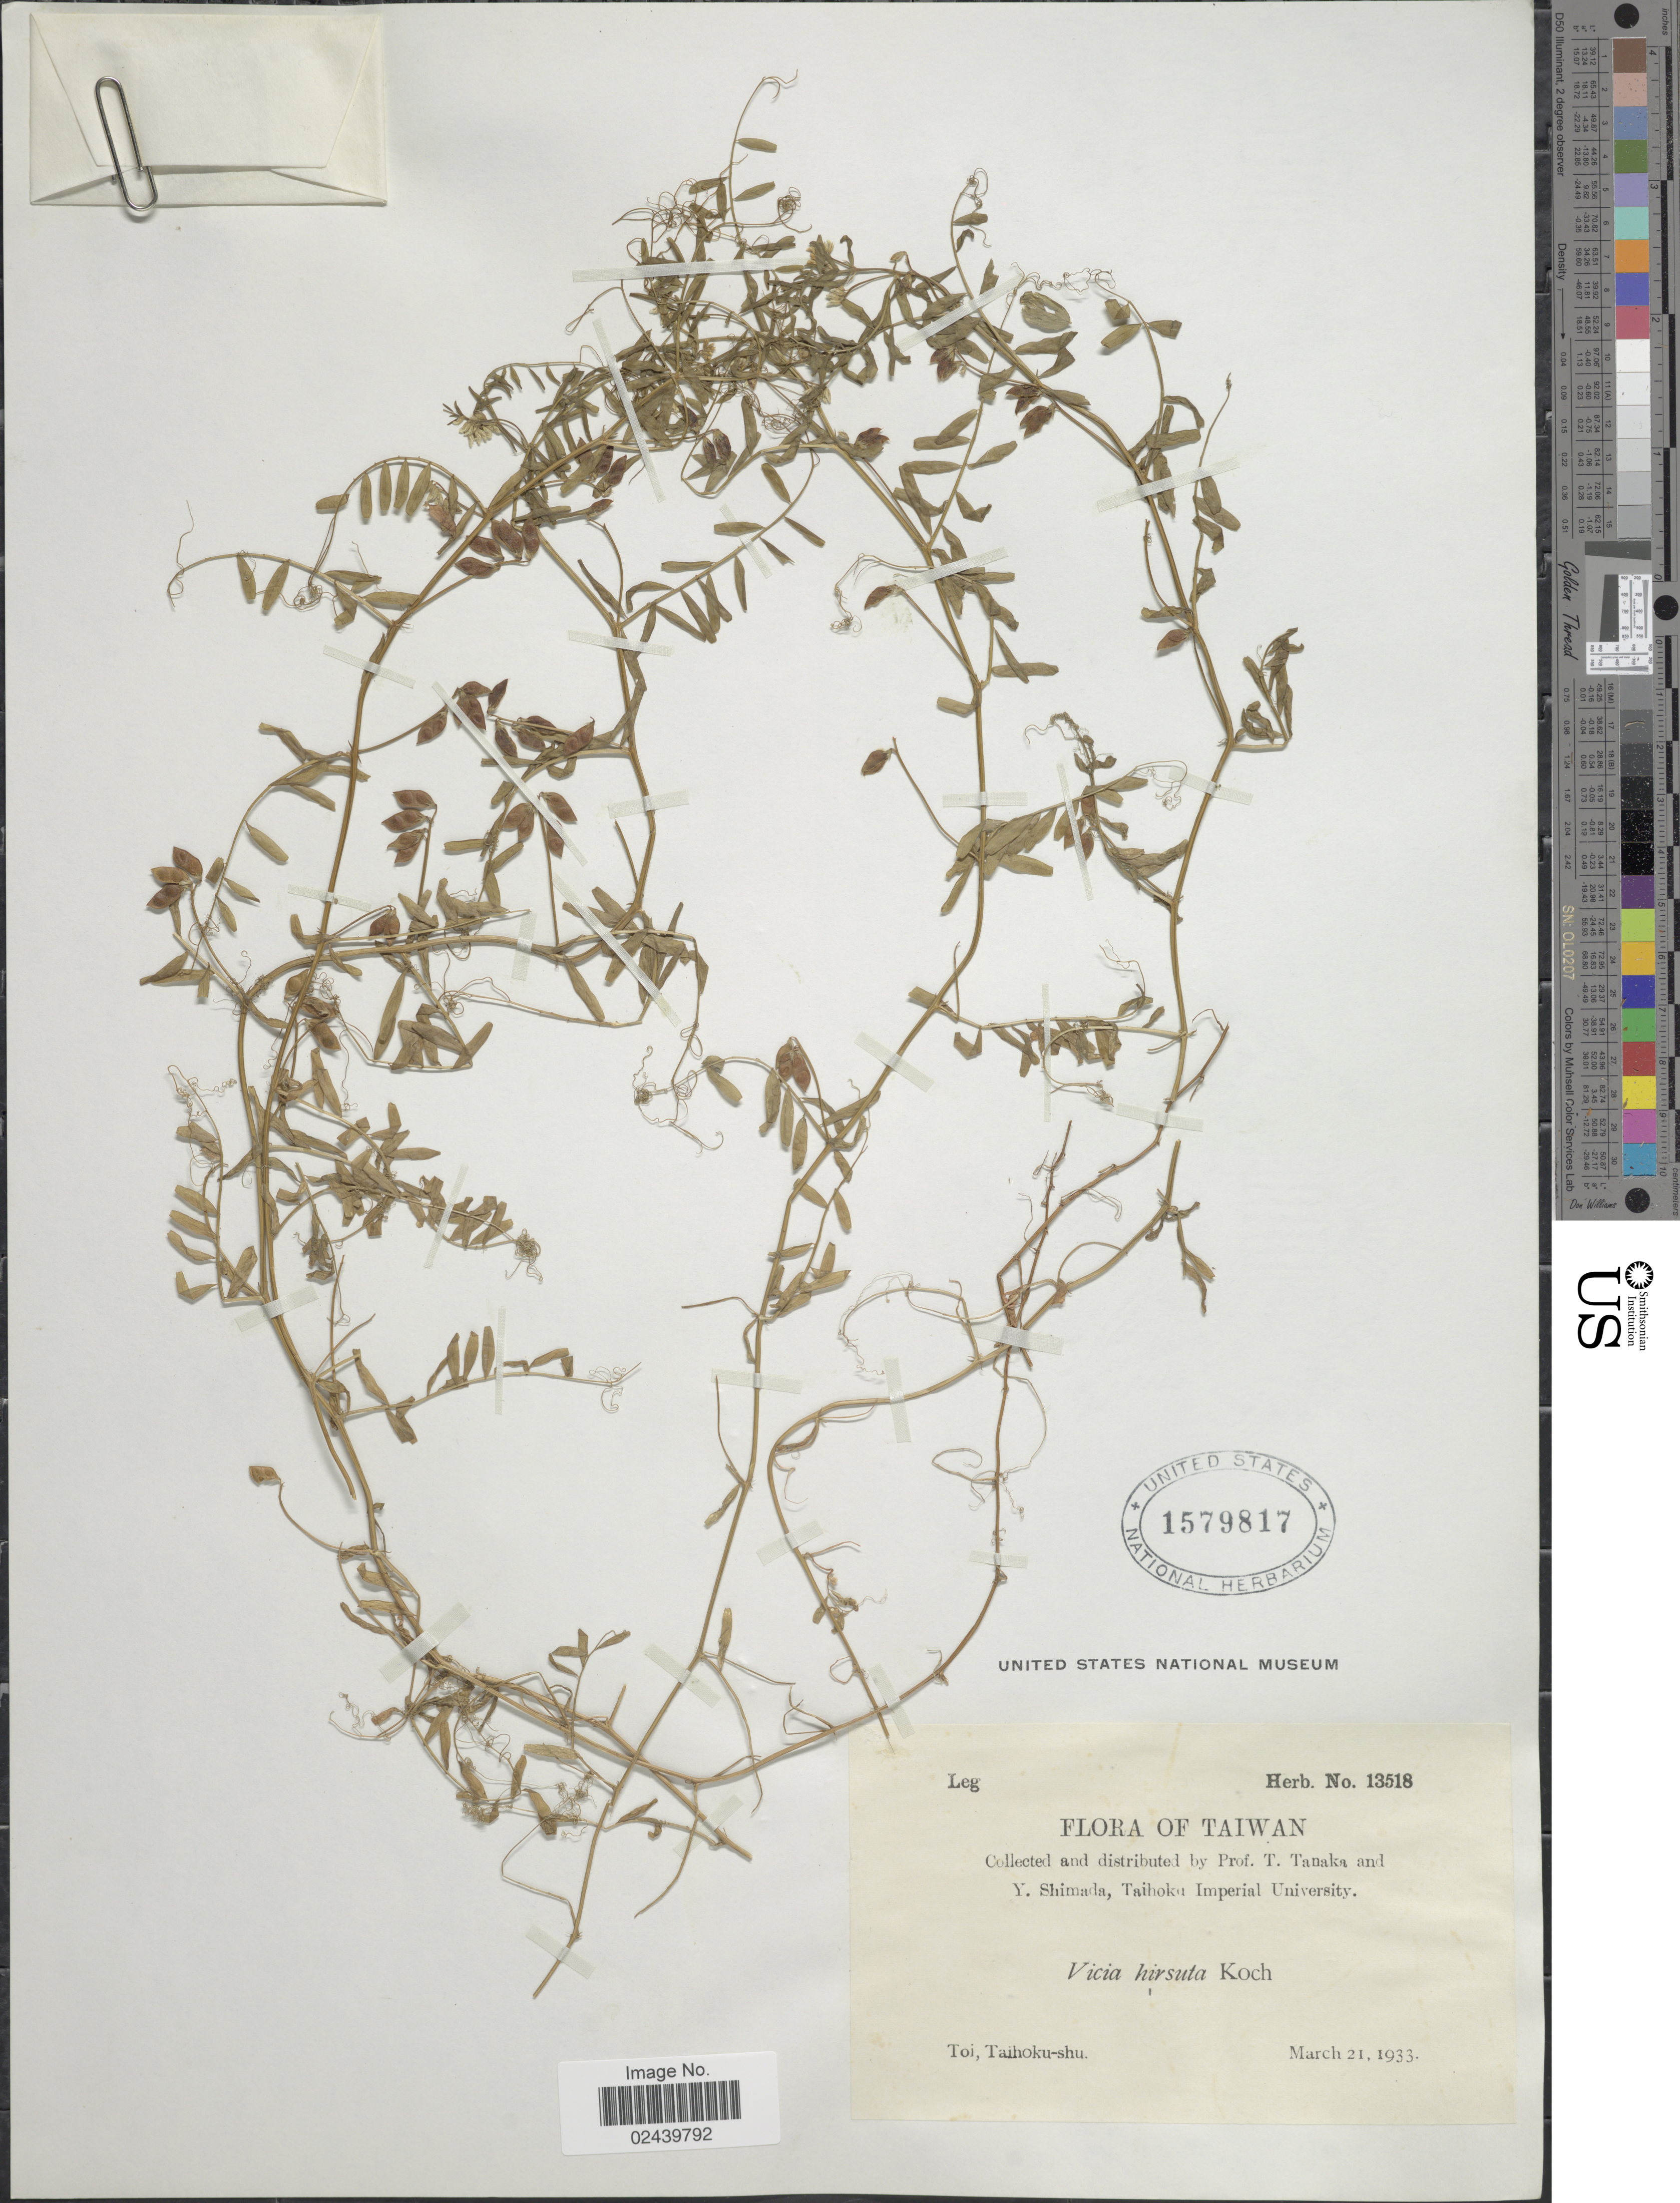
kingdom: Plantae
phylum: Tracheophyta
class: Magnoliopsida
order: Fabales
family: Fabaceae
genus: Vicia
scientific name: Vicia hirsuta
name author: (L.) A. Gray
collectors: T. Tanaka & Y. Shimada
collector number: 13518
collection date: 1933-03-21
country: Taiwan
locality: Toi, Taihoku-shu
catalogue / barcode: US 1579817